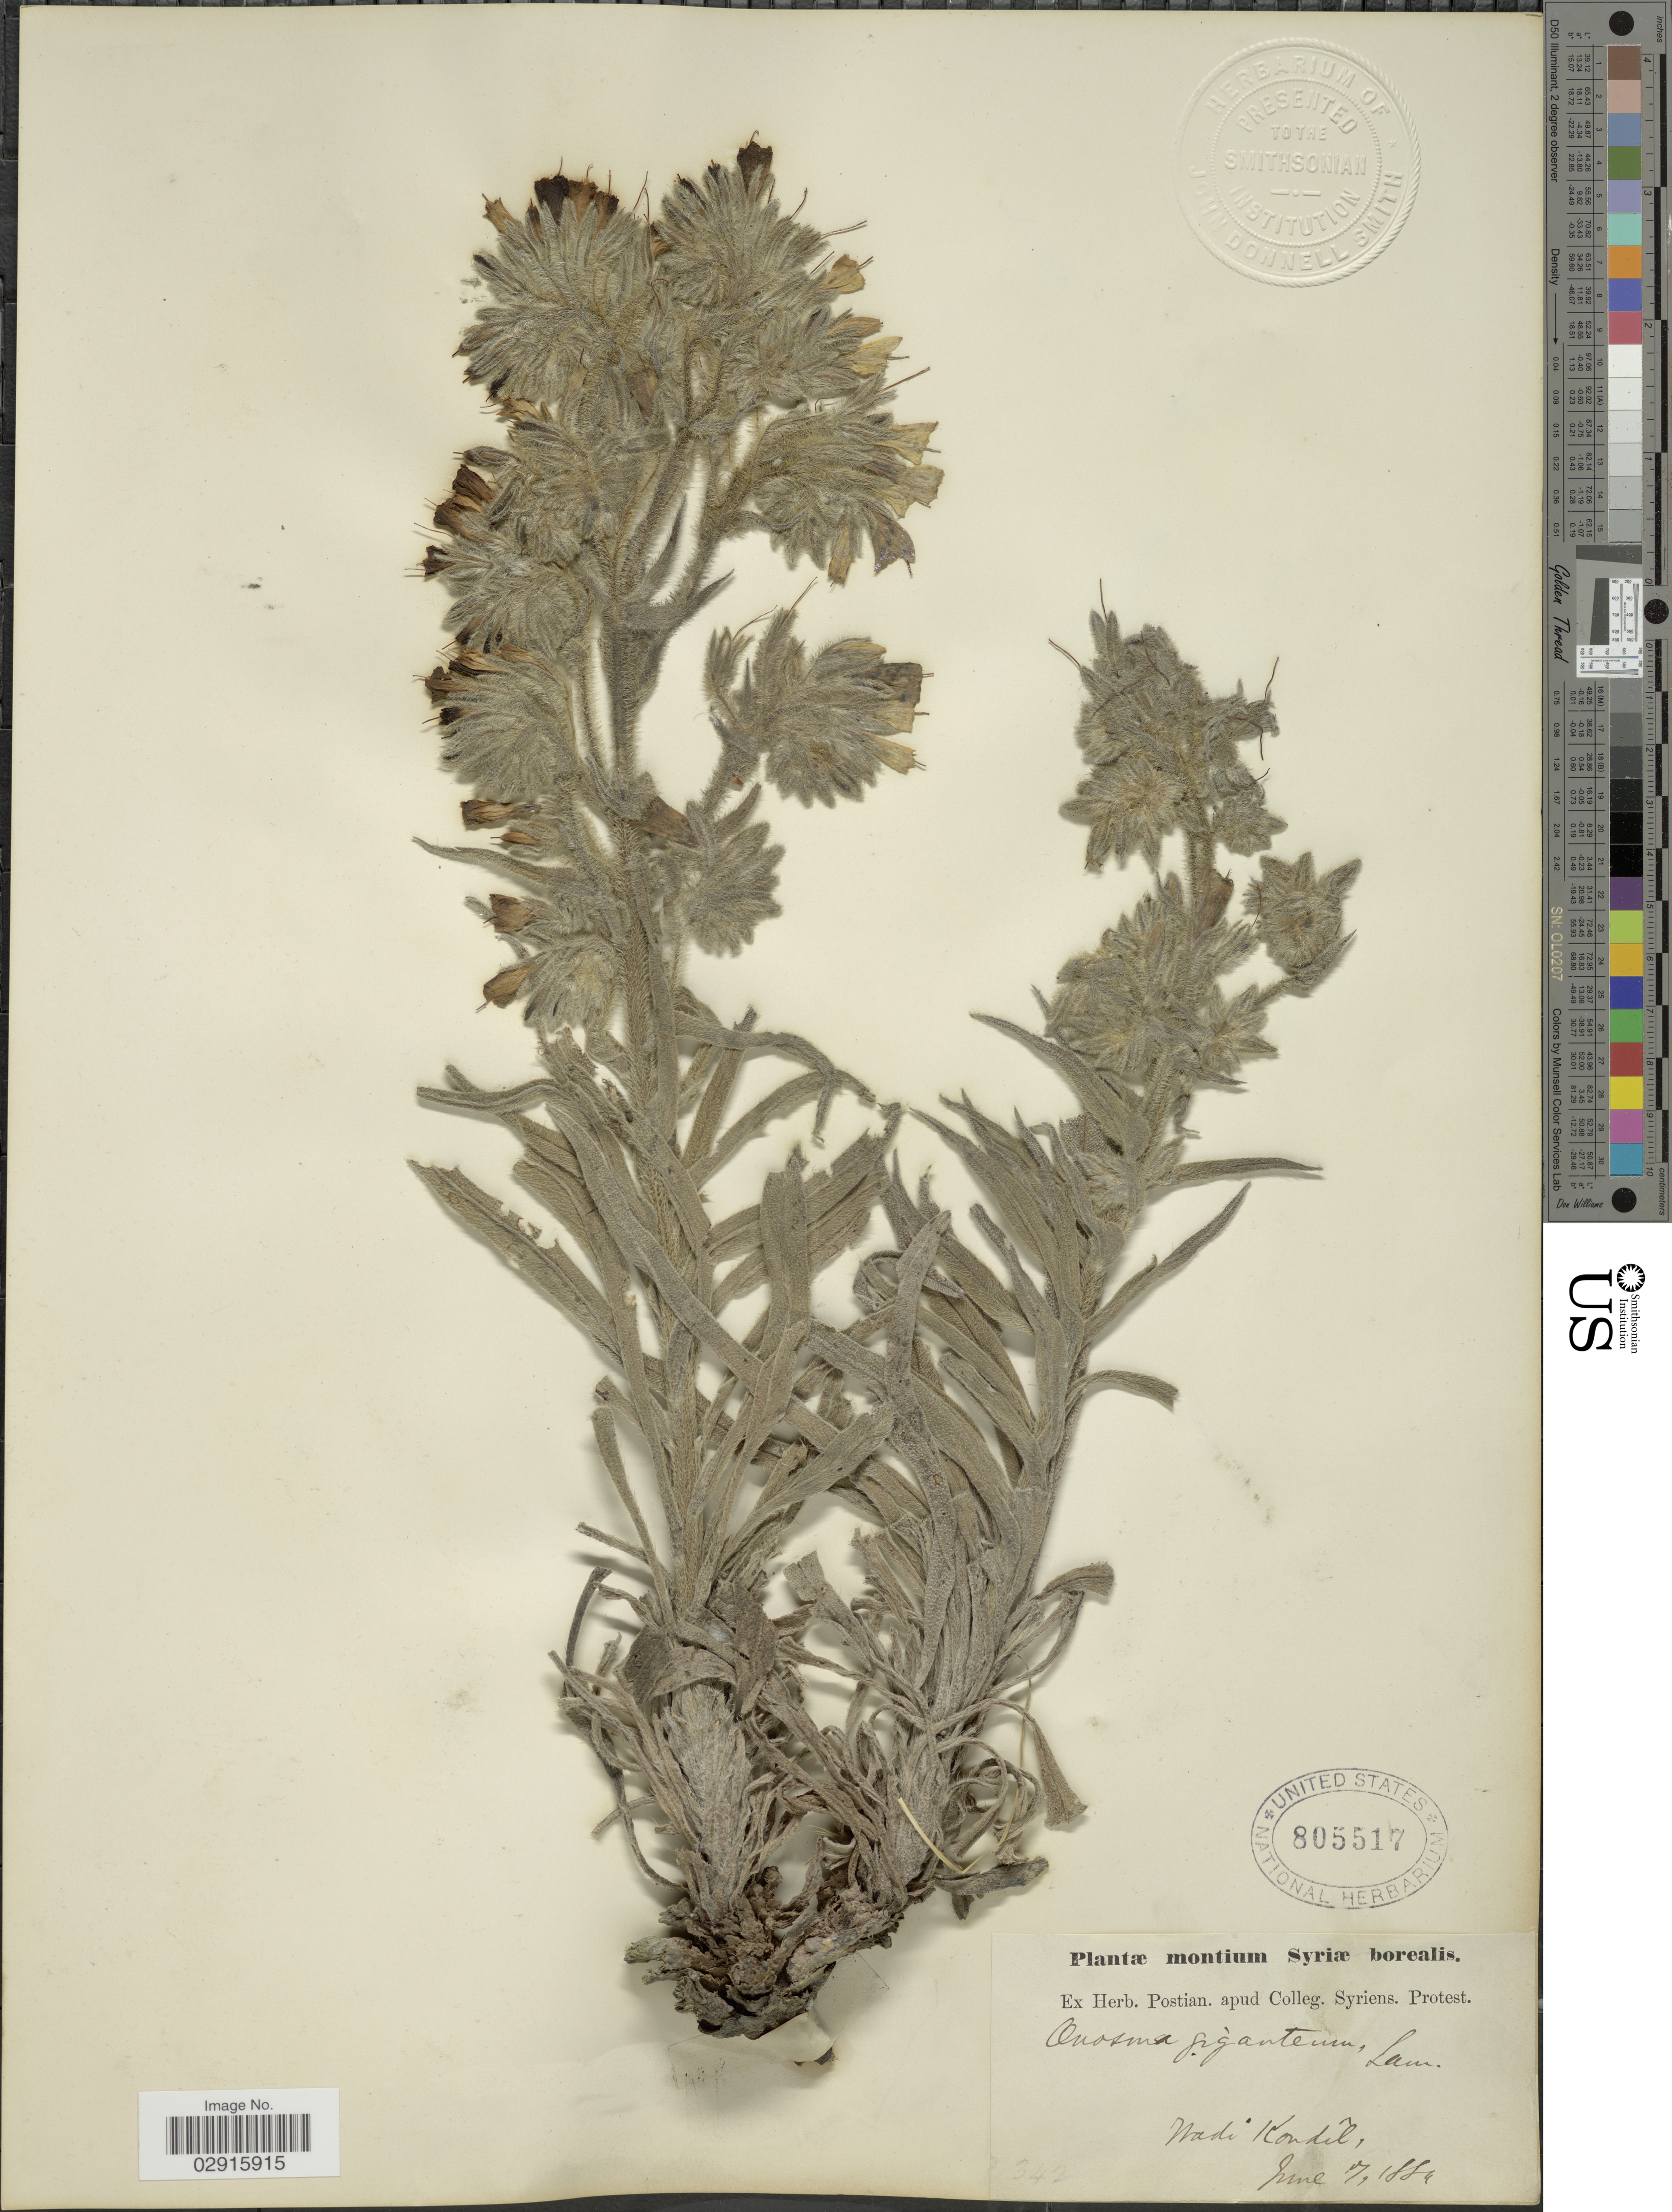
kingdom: Plantae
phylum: Tracheophyta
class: Magnoliopsida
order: Boraginales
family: Boraginaceae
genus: Onosma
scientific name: Onosma gigantea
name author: Lam.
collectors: ex herb. Postian. apud Colleg. Syriens. Protest. USE "Fannie P. A. Shepard" (10308853) AS PRIMARY COLLECTOR INSTEAD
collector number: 342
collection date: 1884-06-07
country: Syria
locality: Montium Syriæ borealis, Wadi Kondîl.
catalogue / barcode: US 805517